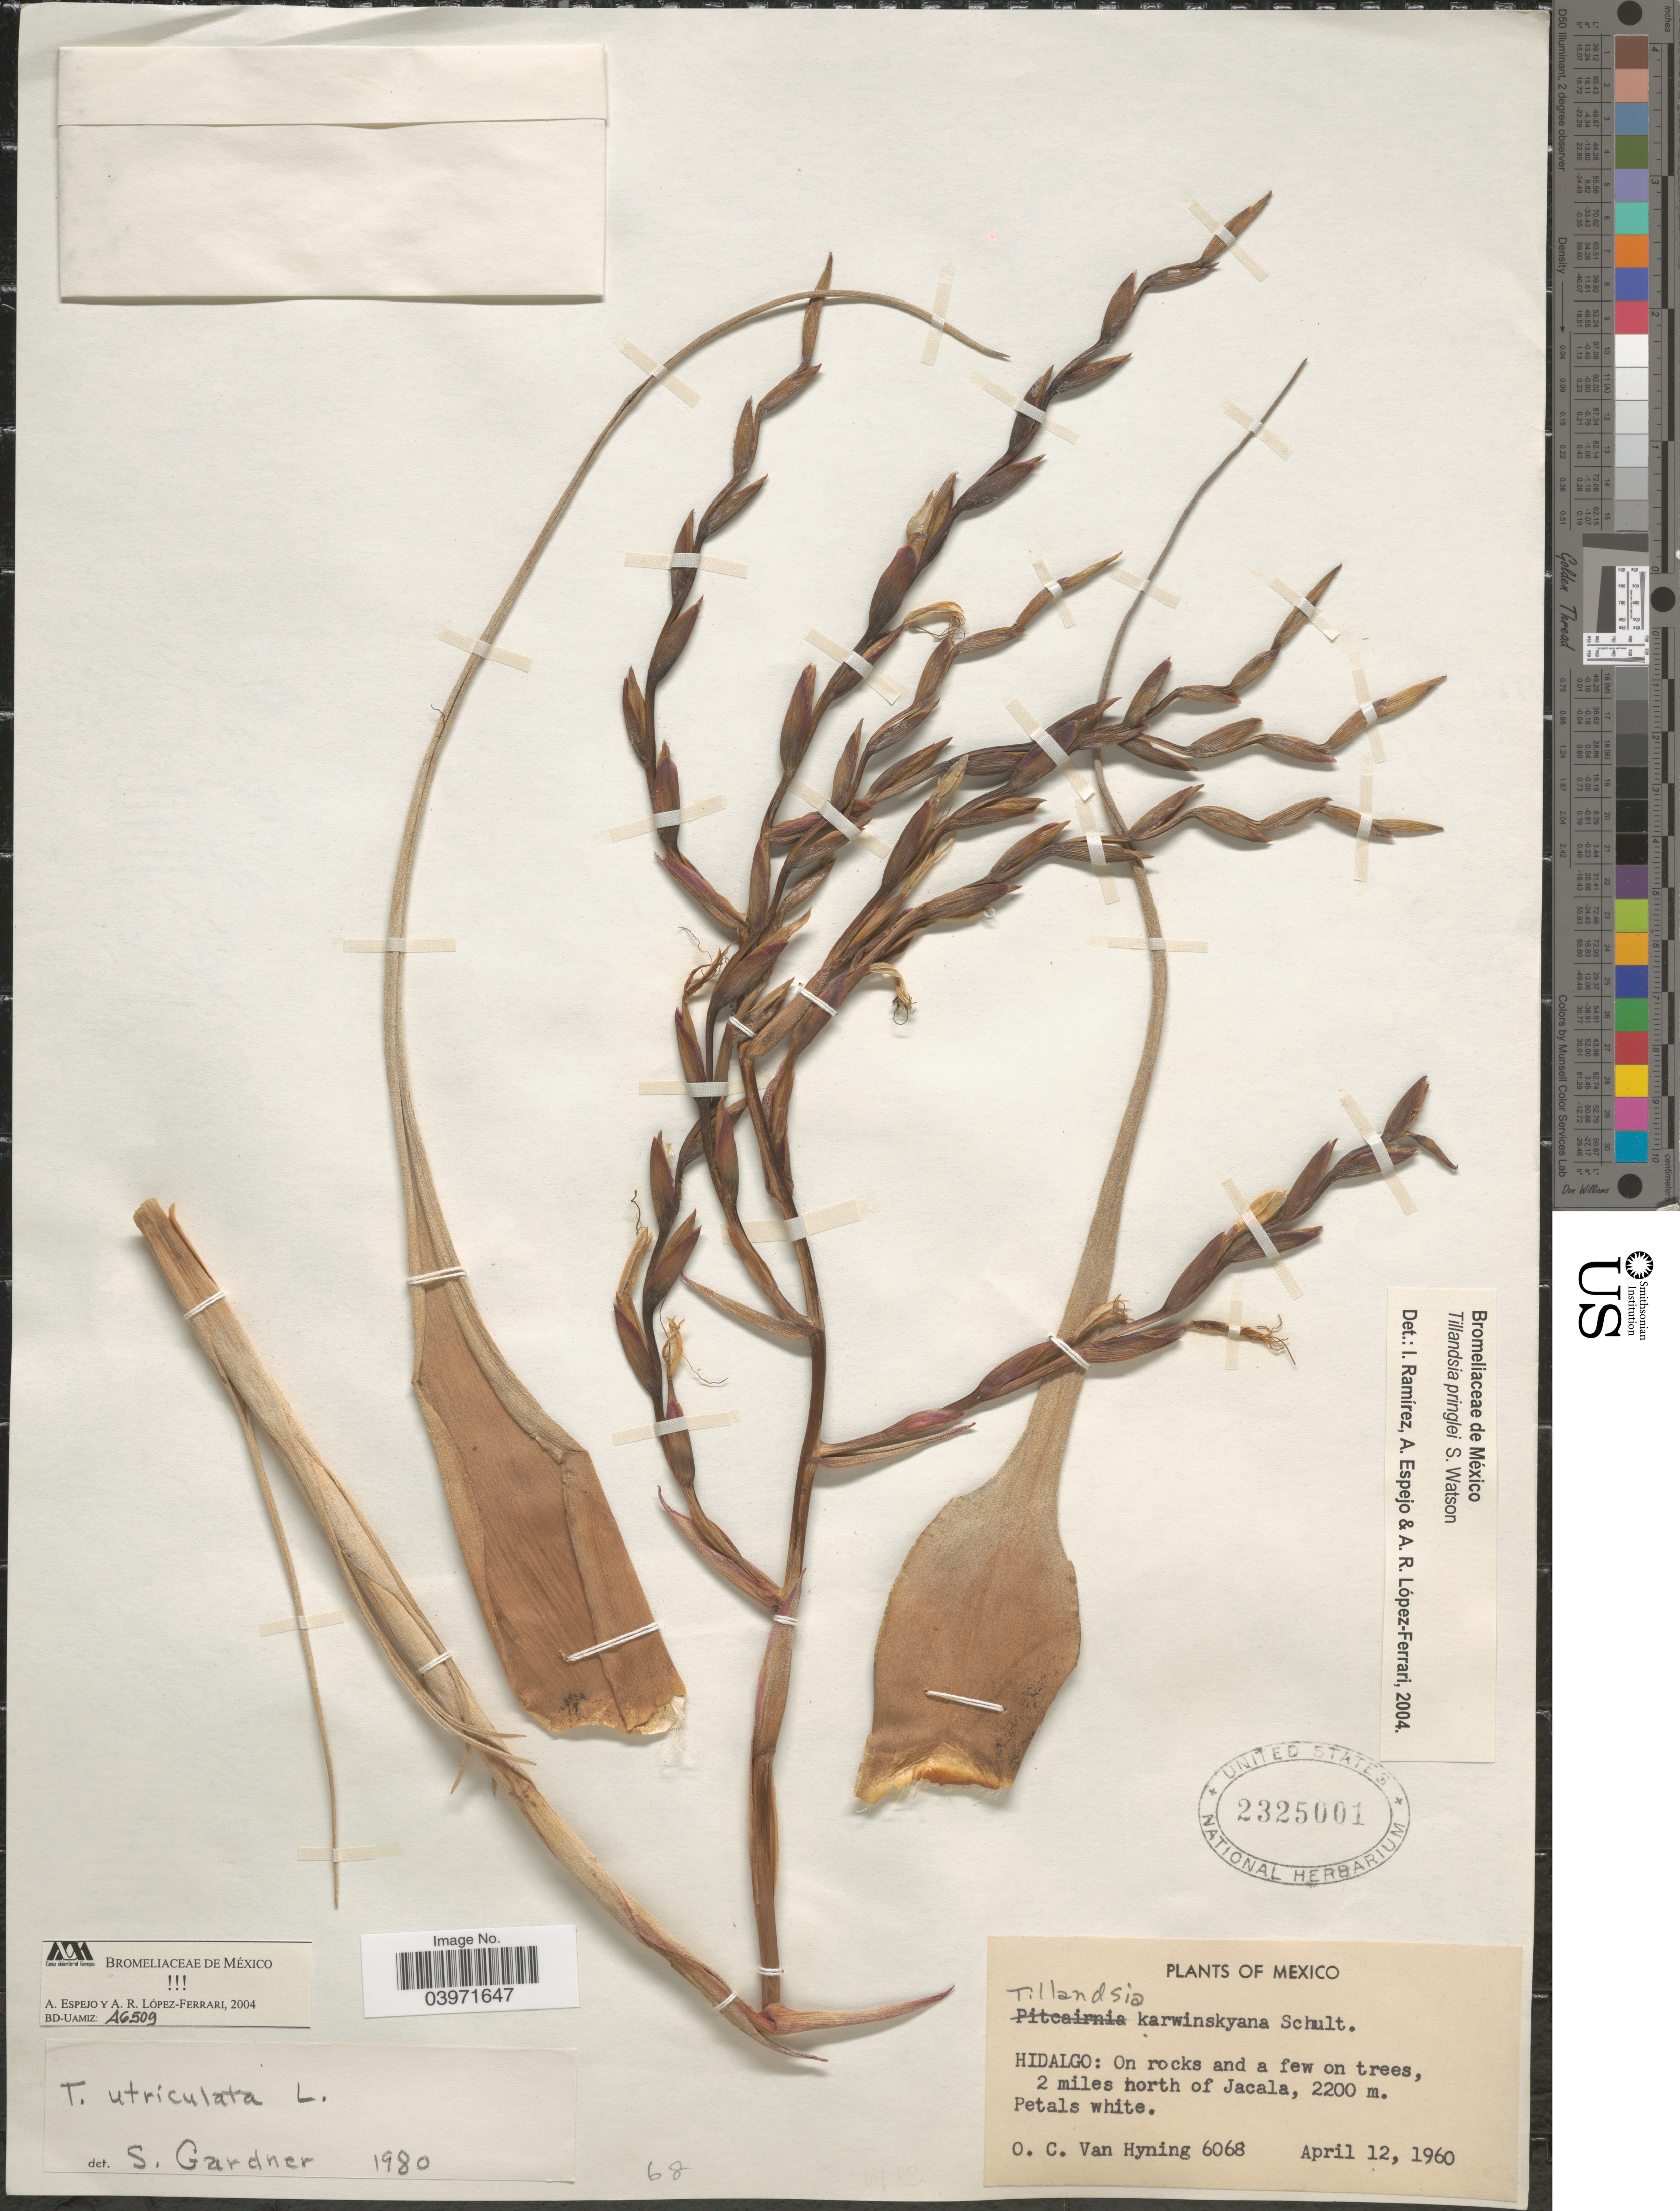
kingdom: Plantae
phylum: Tracheophyta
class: Liliopsida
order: Poales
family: Bromeliaceae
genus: Tillandsia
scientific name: Tillandsia utriculata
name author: L.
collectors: O. Van Hyning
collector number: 6068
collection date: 1960-04-12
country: Mexico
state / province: Hidalgo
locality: On rocks and a few on trees, 2 miles north of Jacal.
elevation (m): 2200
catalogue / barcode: US 2325001